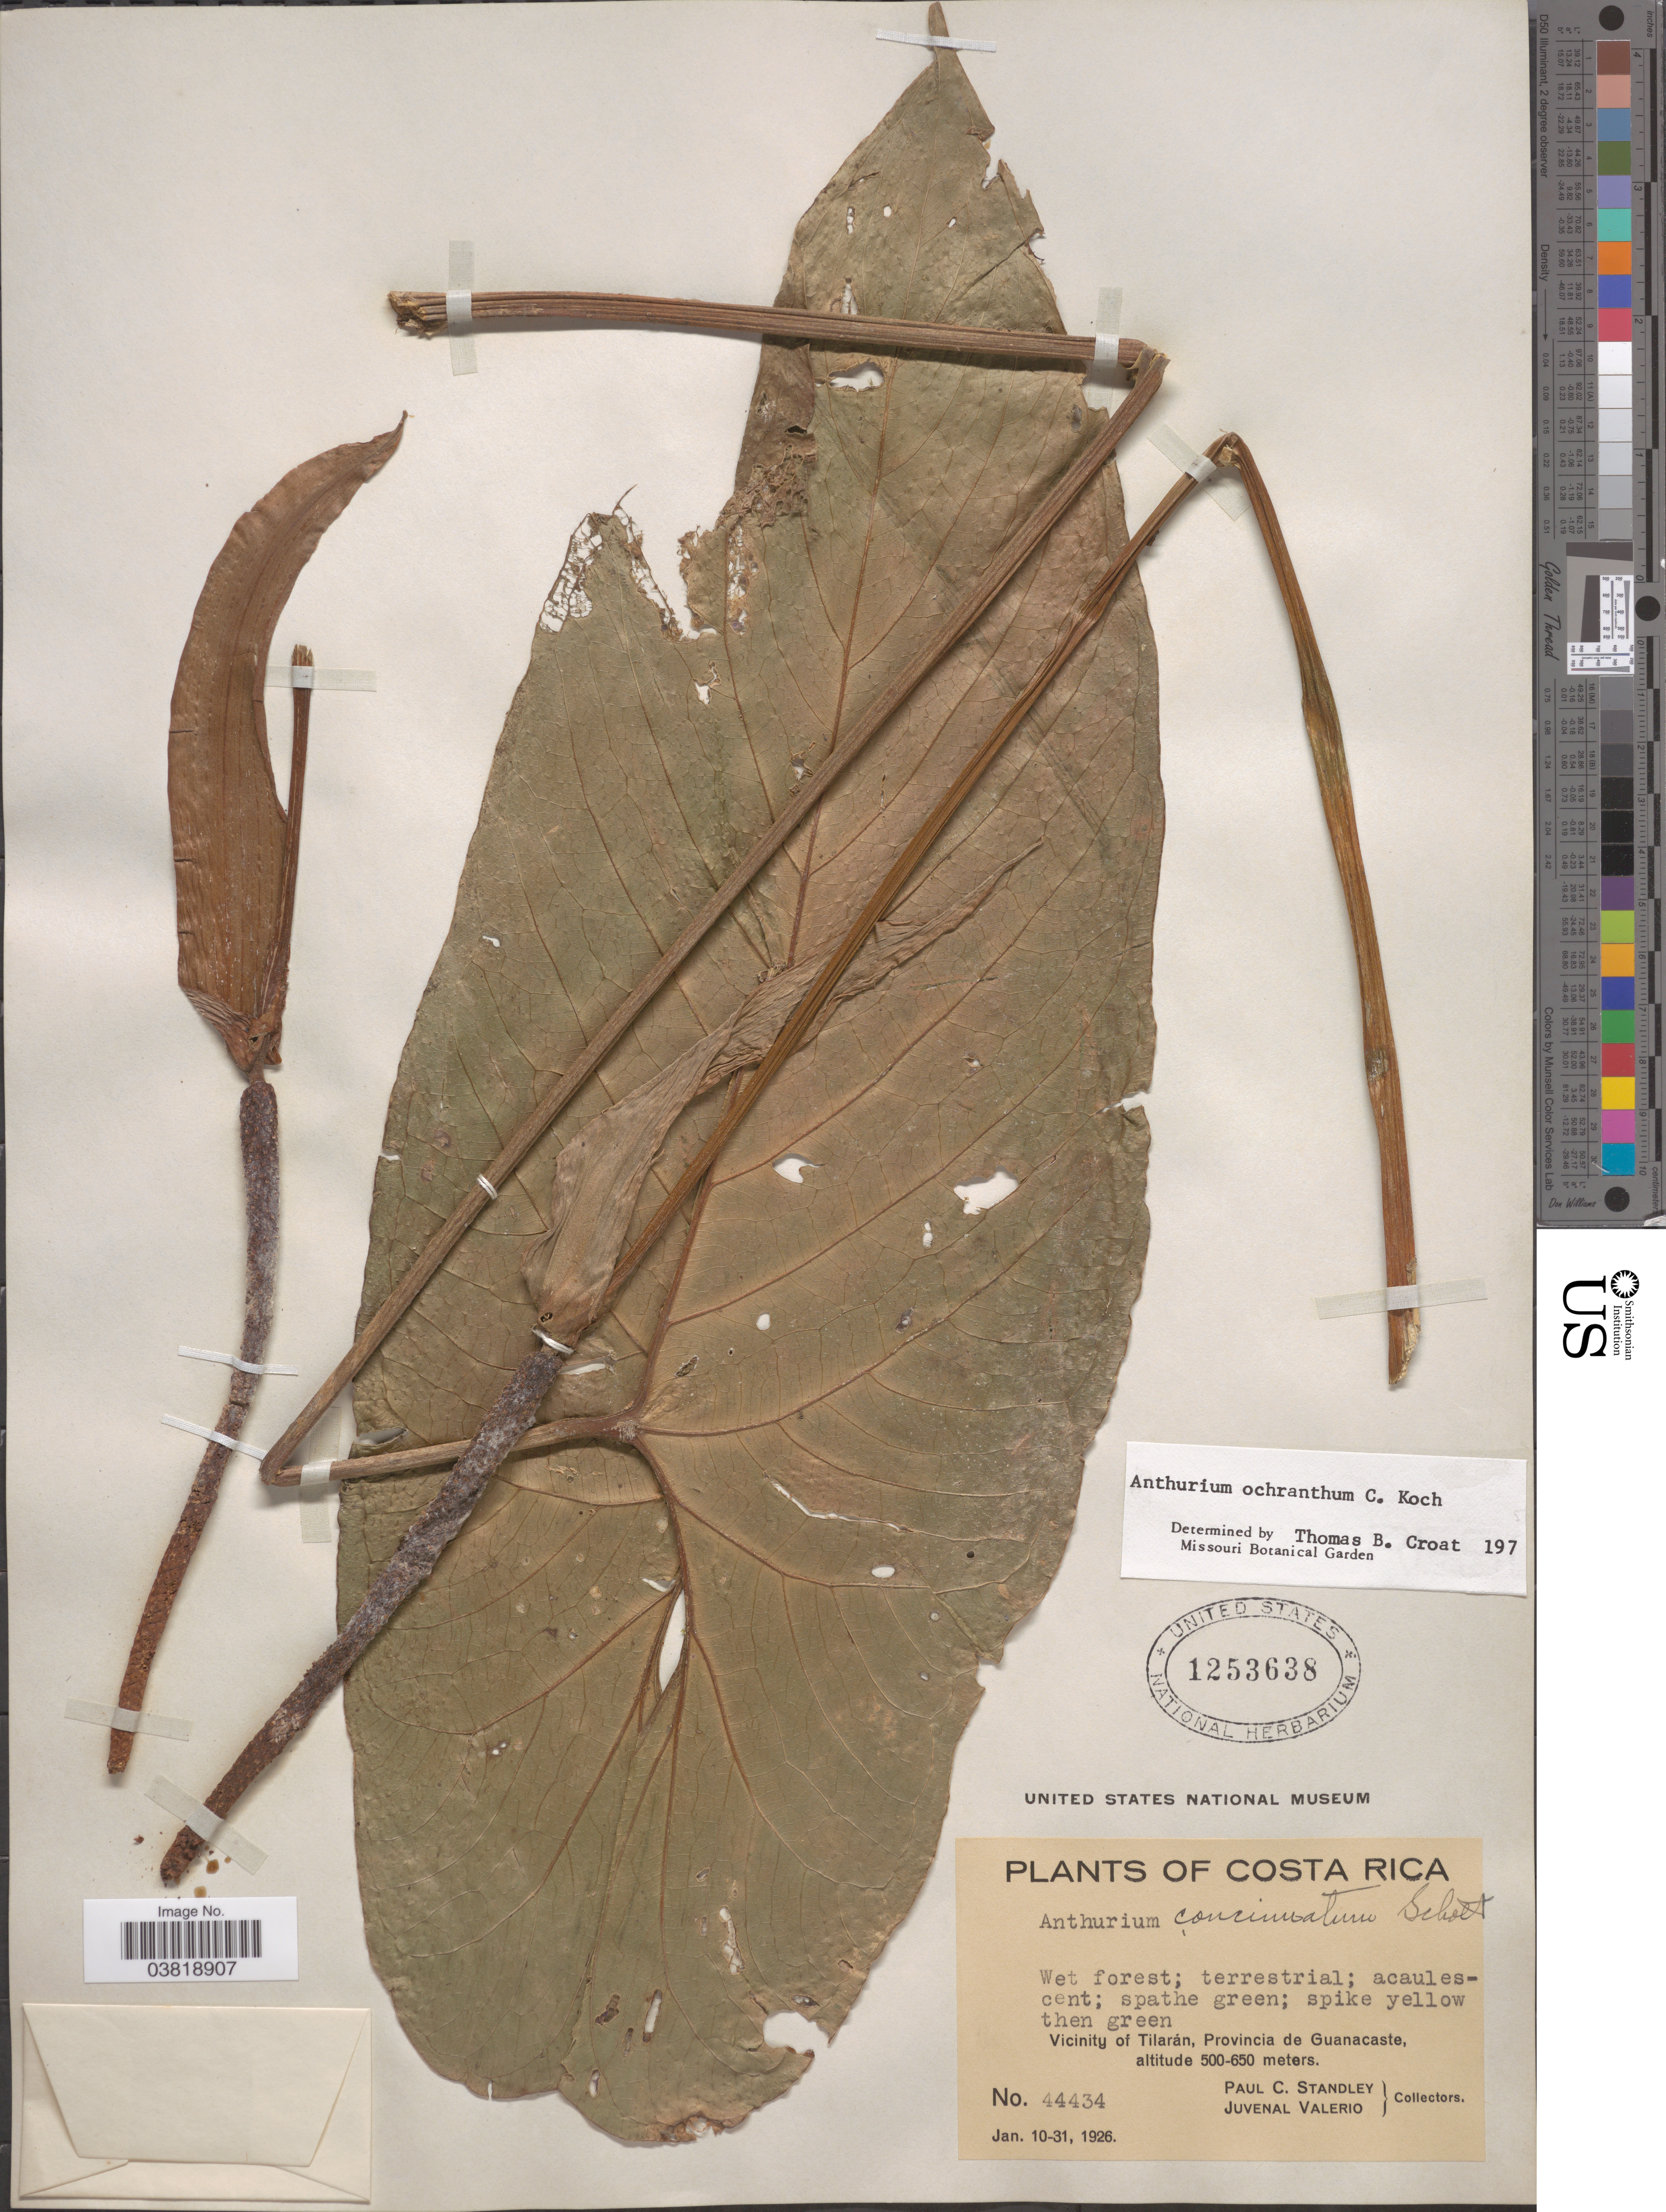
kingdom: Plantae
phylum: Tracheophyta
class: Liliopsida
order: Alismatales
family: Araceae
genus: Anthurium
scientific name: Anthurium ochranthum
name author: K. Koch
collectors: P. C. Standley & J. Valerio R.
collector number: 44434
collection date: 1926-01-10/1926-01-31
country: Costa Rica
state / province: Guanacaste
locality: Vicinity of Tilarán.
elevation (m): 500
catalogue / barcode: US 1253638